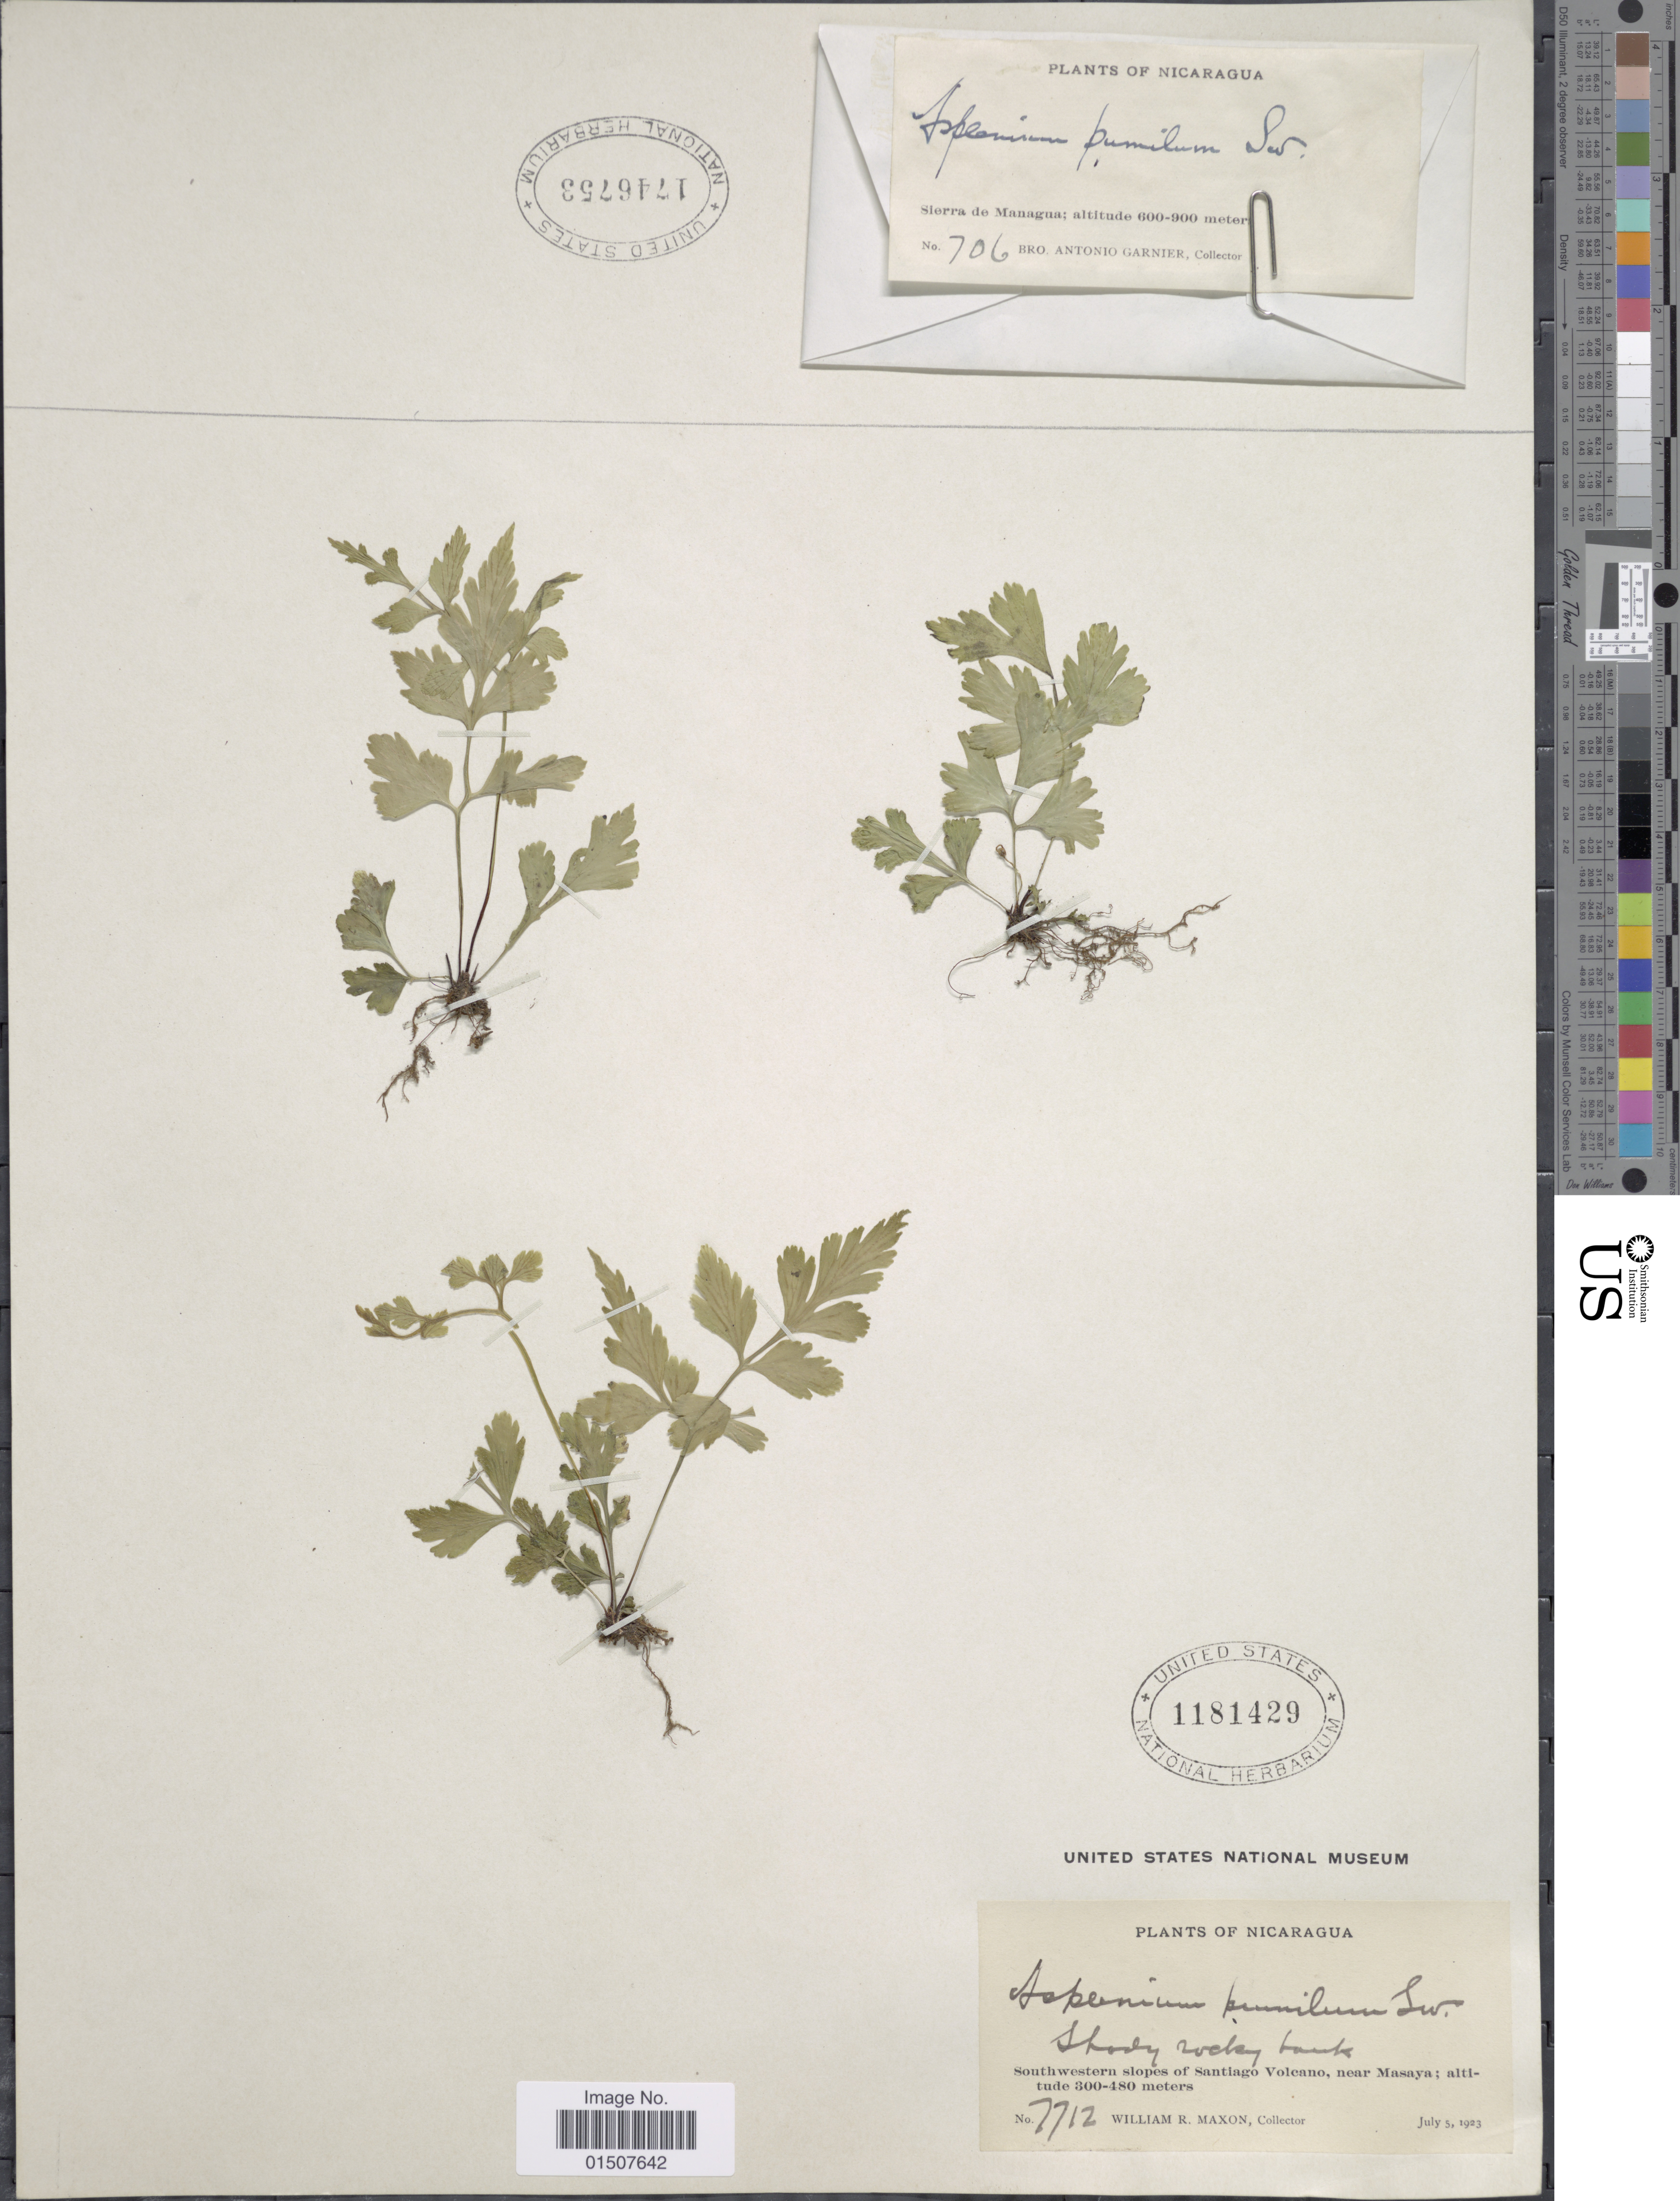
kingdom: Plantae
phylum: Tracheophyta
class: Polypodiopsida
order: Polypodiales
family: Aspleniaceae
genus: Asplenium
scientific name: Asplenium pumilum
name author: Sw.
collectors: Bro. A. Garnier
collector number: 706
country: Nicaragua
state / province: Managua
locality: Sierra de Managua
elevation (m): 600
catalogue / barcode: US 1746753-2